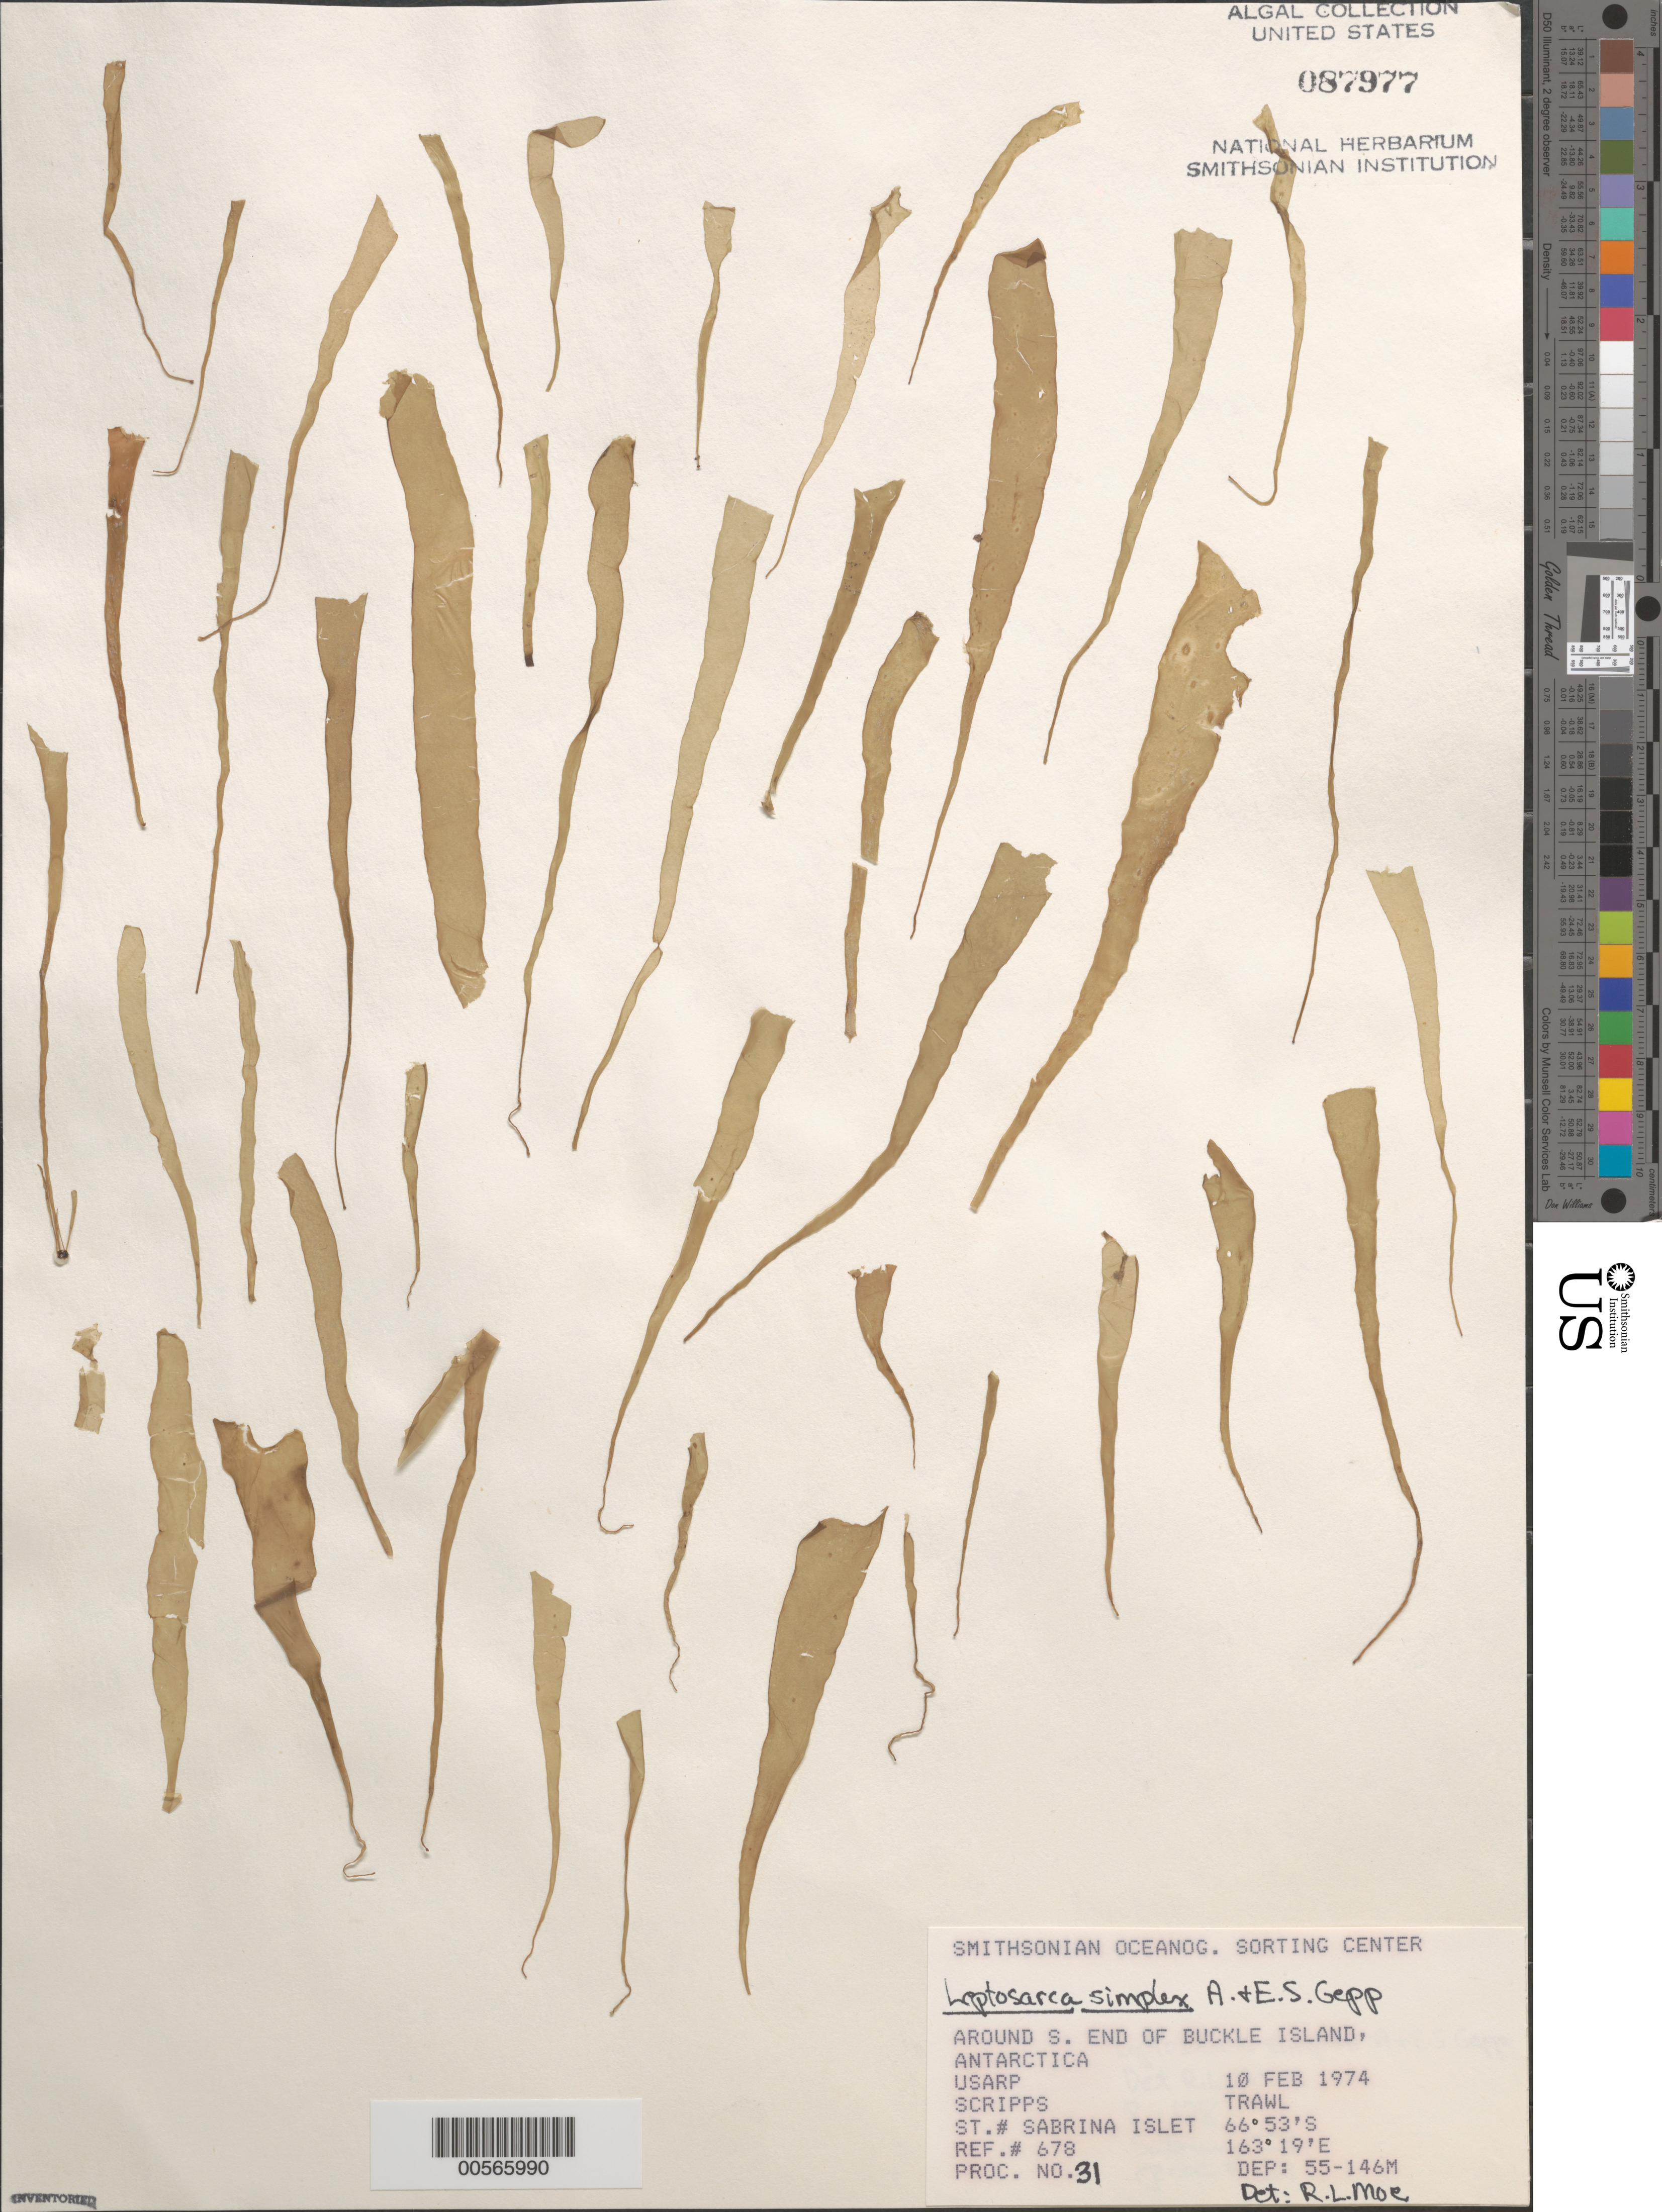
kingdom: Plantae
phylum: Rhodophyta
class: Florideophyceae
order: Palmariales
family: Palmariaceae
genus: Palmaria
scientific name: Palmaria decipiens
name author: (Reinsch) Ricker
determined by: Algae name updating Project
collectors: Scripps Institution of Oceanography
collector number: Station Sabrina Islet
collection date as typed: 10 Feb 1974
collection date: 1974-02-10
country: Antarctica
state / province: Ross Dependency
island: Buckle Island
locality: Sabrina Islet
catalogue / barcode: US 87977